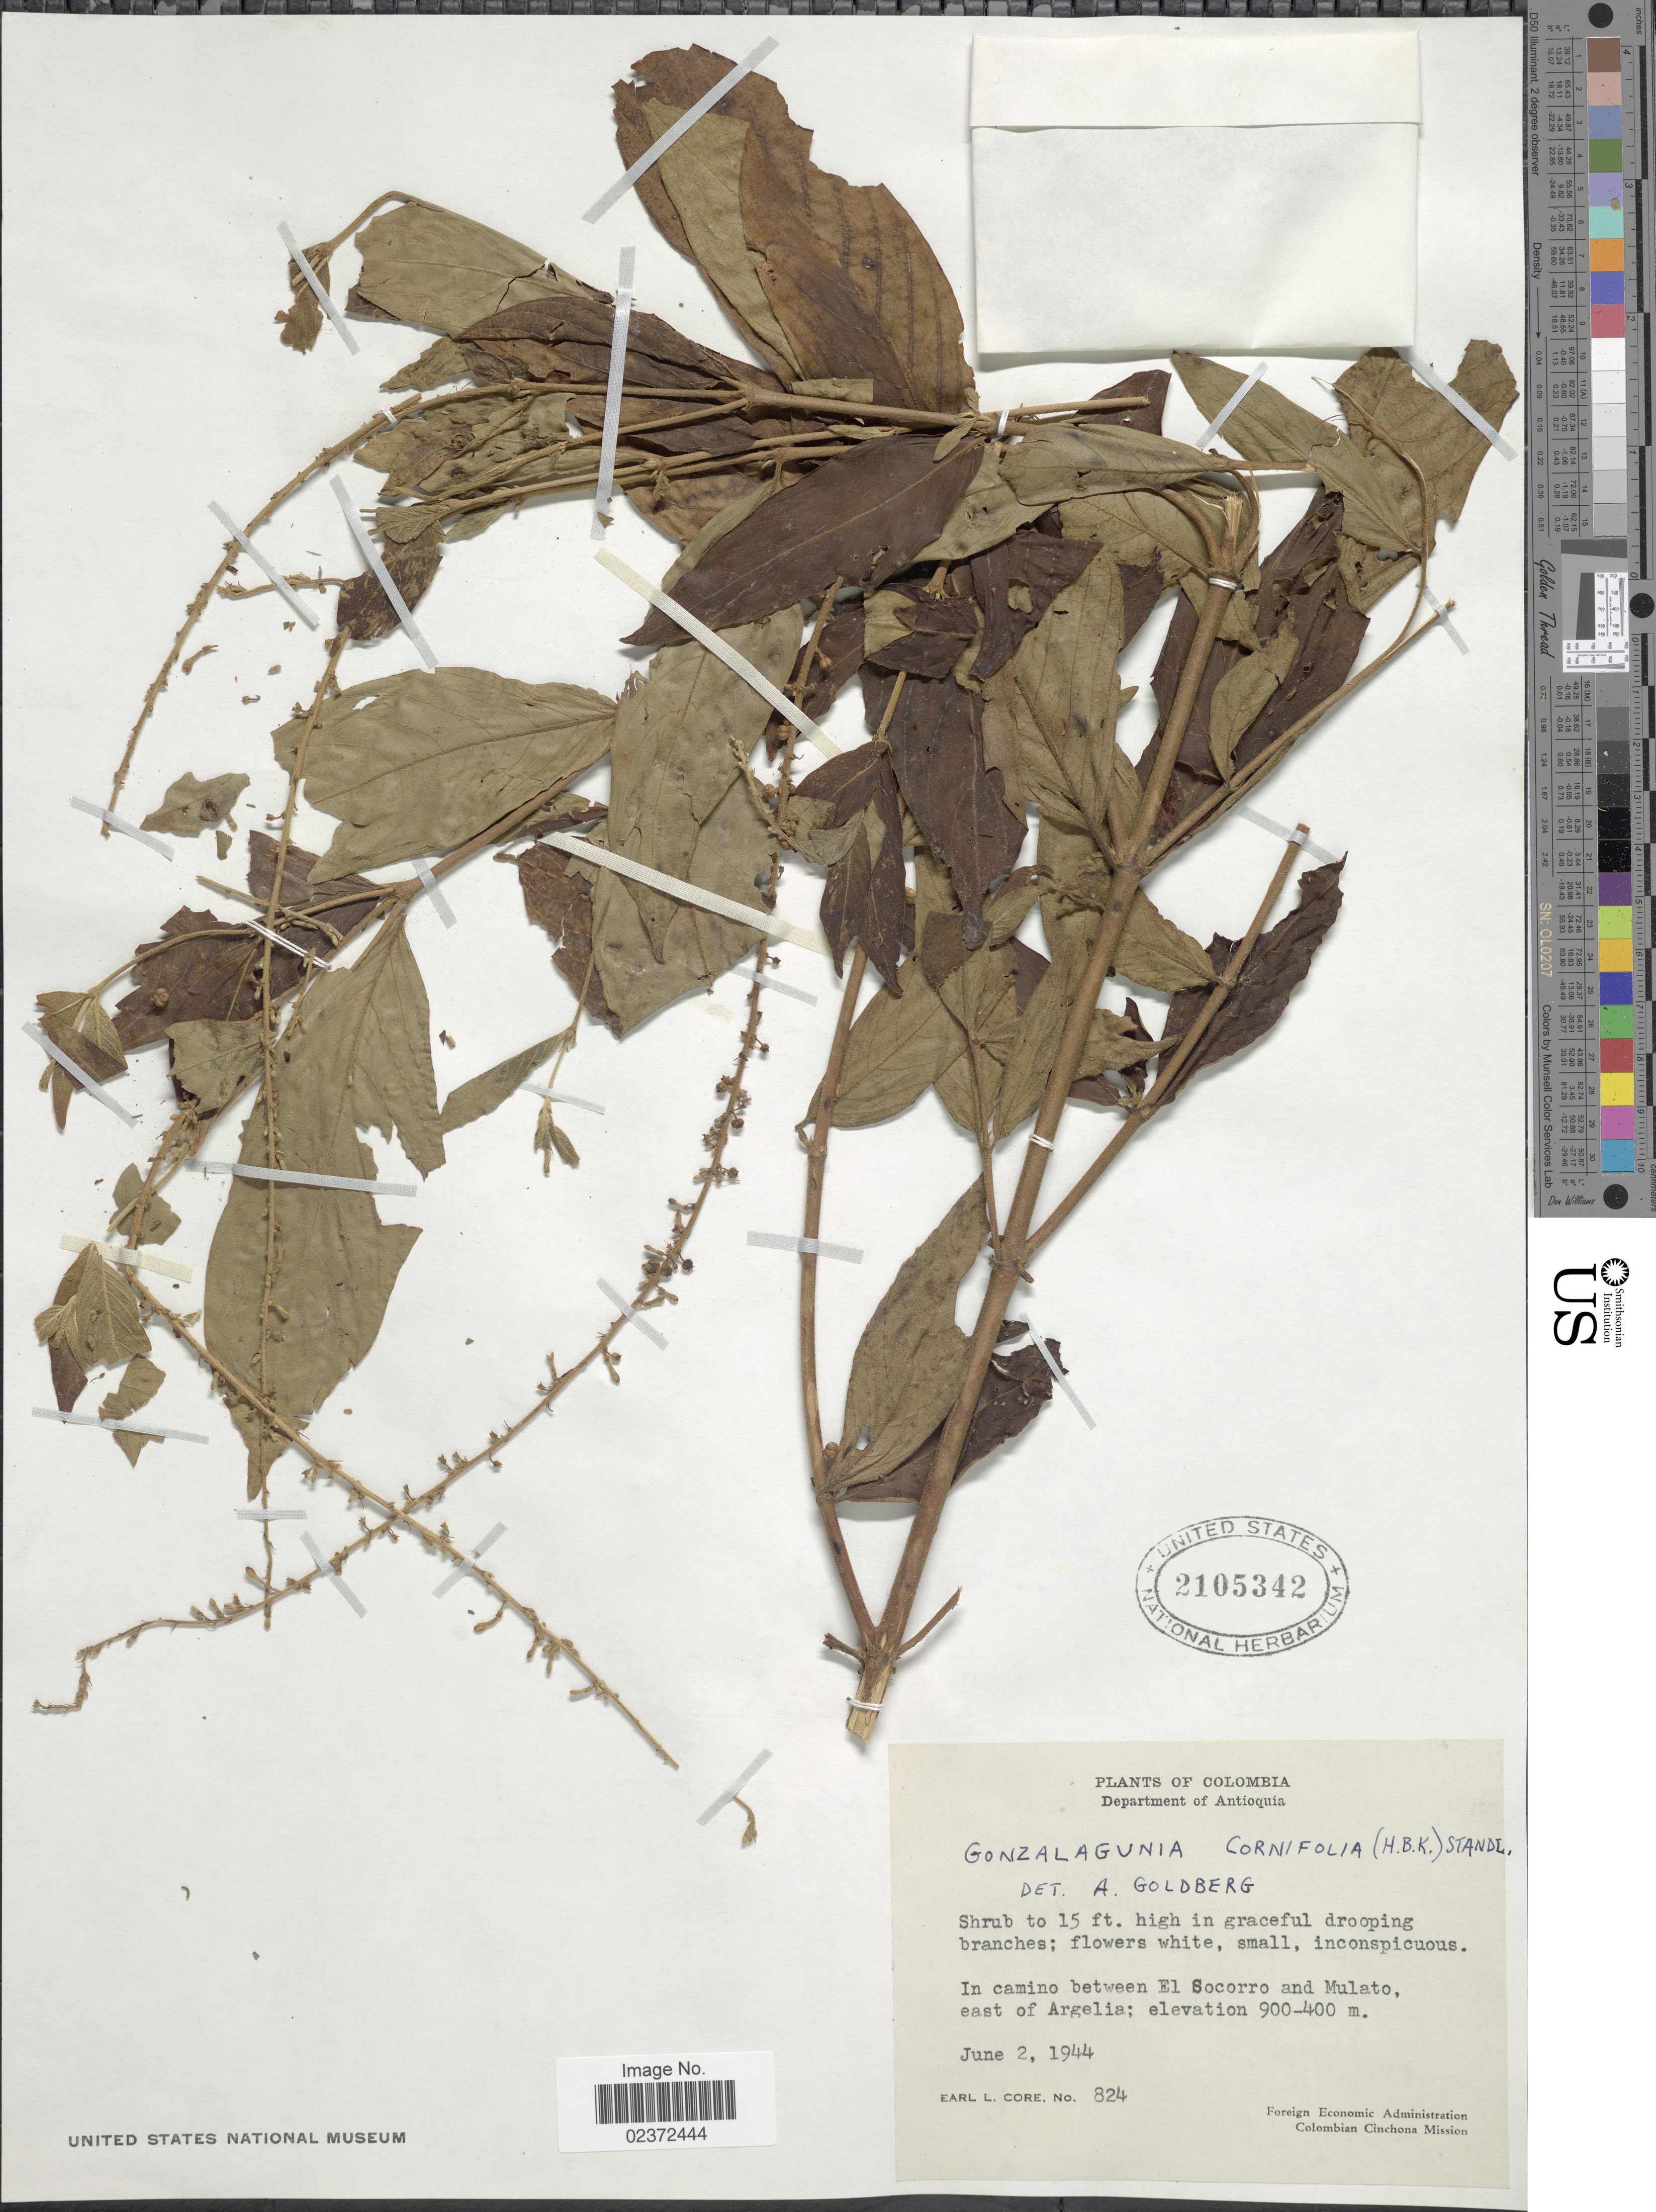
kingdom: Plantae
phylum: Tracheophyta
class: Magnoliopsida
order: Gentianales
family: Rubiaceae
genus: Gonzalagunia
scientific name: Gonzalagunia cornifolia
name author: (Kunth) Standl.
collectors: E. L. Core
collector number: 824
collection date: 1944-06-02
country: Colombia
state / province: Antioquia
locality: In camino between El Socorro and Mulato, east of Argelia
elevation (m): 400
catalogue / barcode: US 2105342